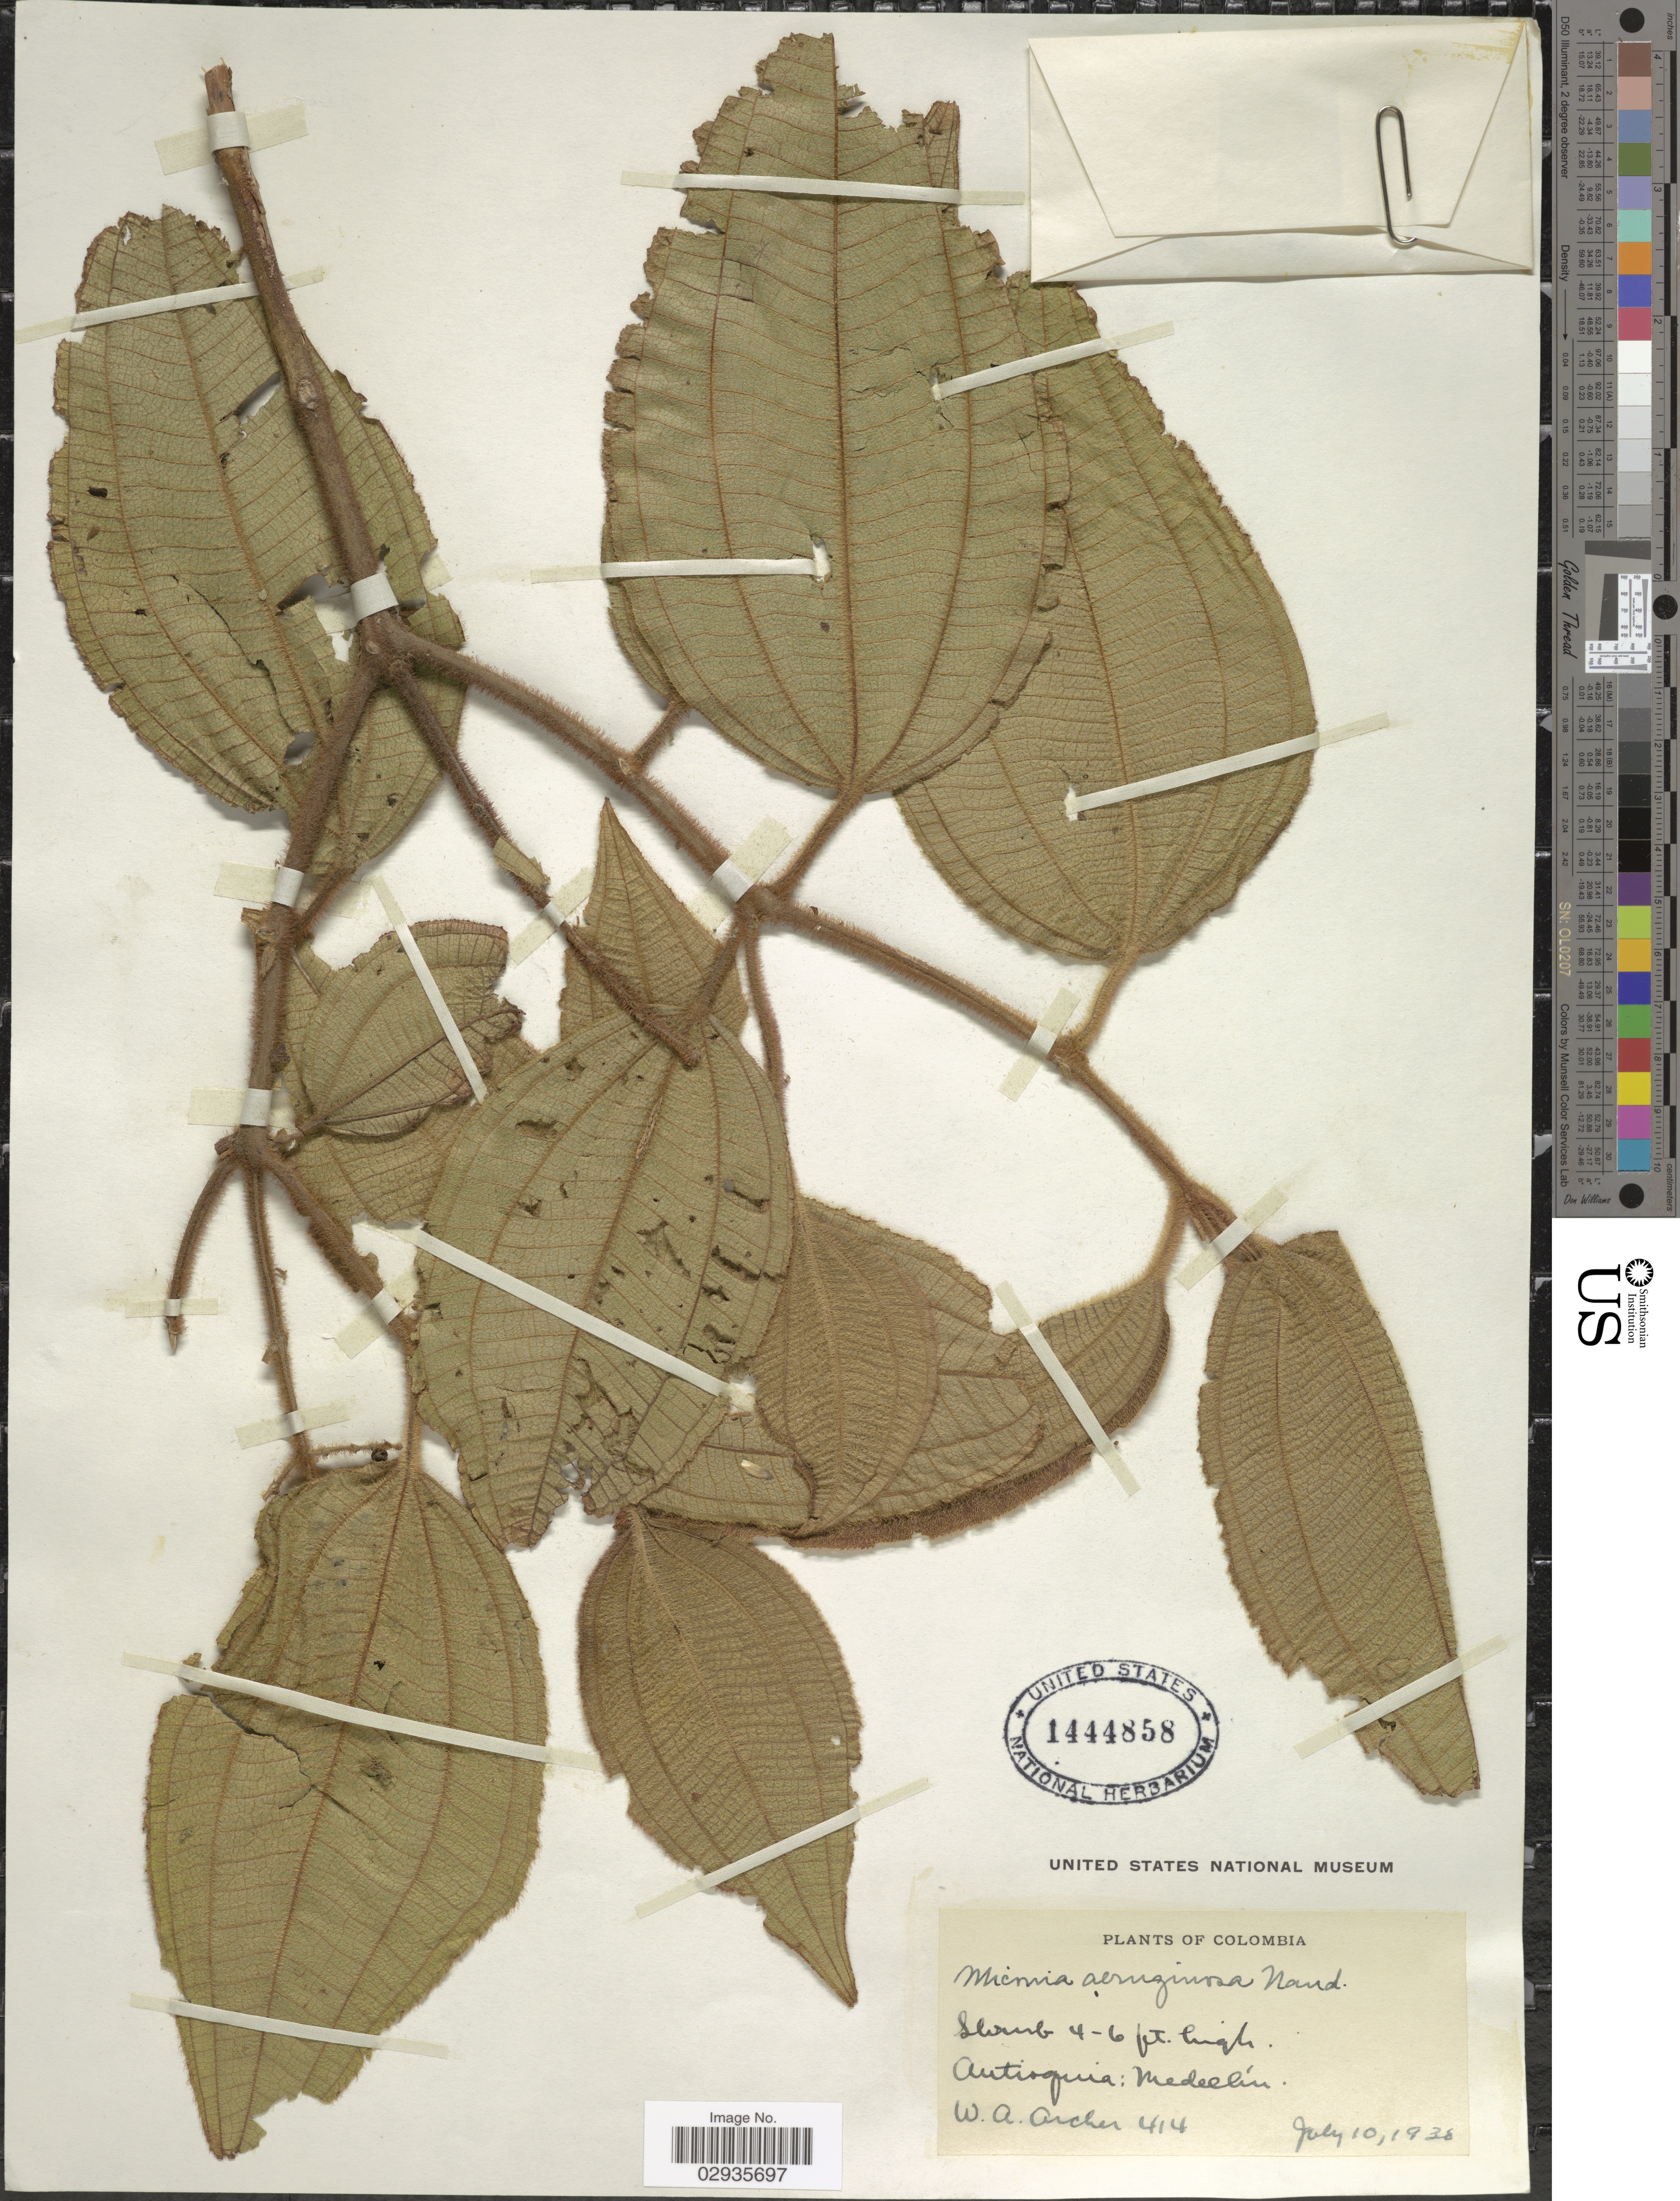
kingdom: Plantae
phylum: Tracheophyta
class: Magnoliopsida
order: Myrtales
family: Melastomataceae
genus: Miconia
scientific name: Miconia aeruginosa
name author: Naudin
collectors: W. Archer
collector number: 414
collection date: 1938-07-10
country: Colombia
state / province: Antioquia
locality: Medellín.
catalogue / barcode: US 1444858